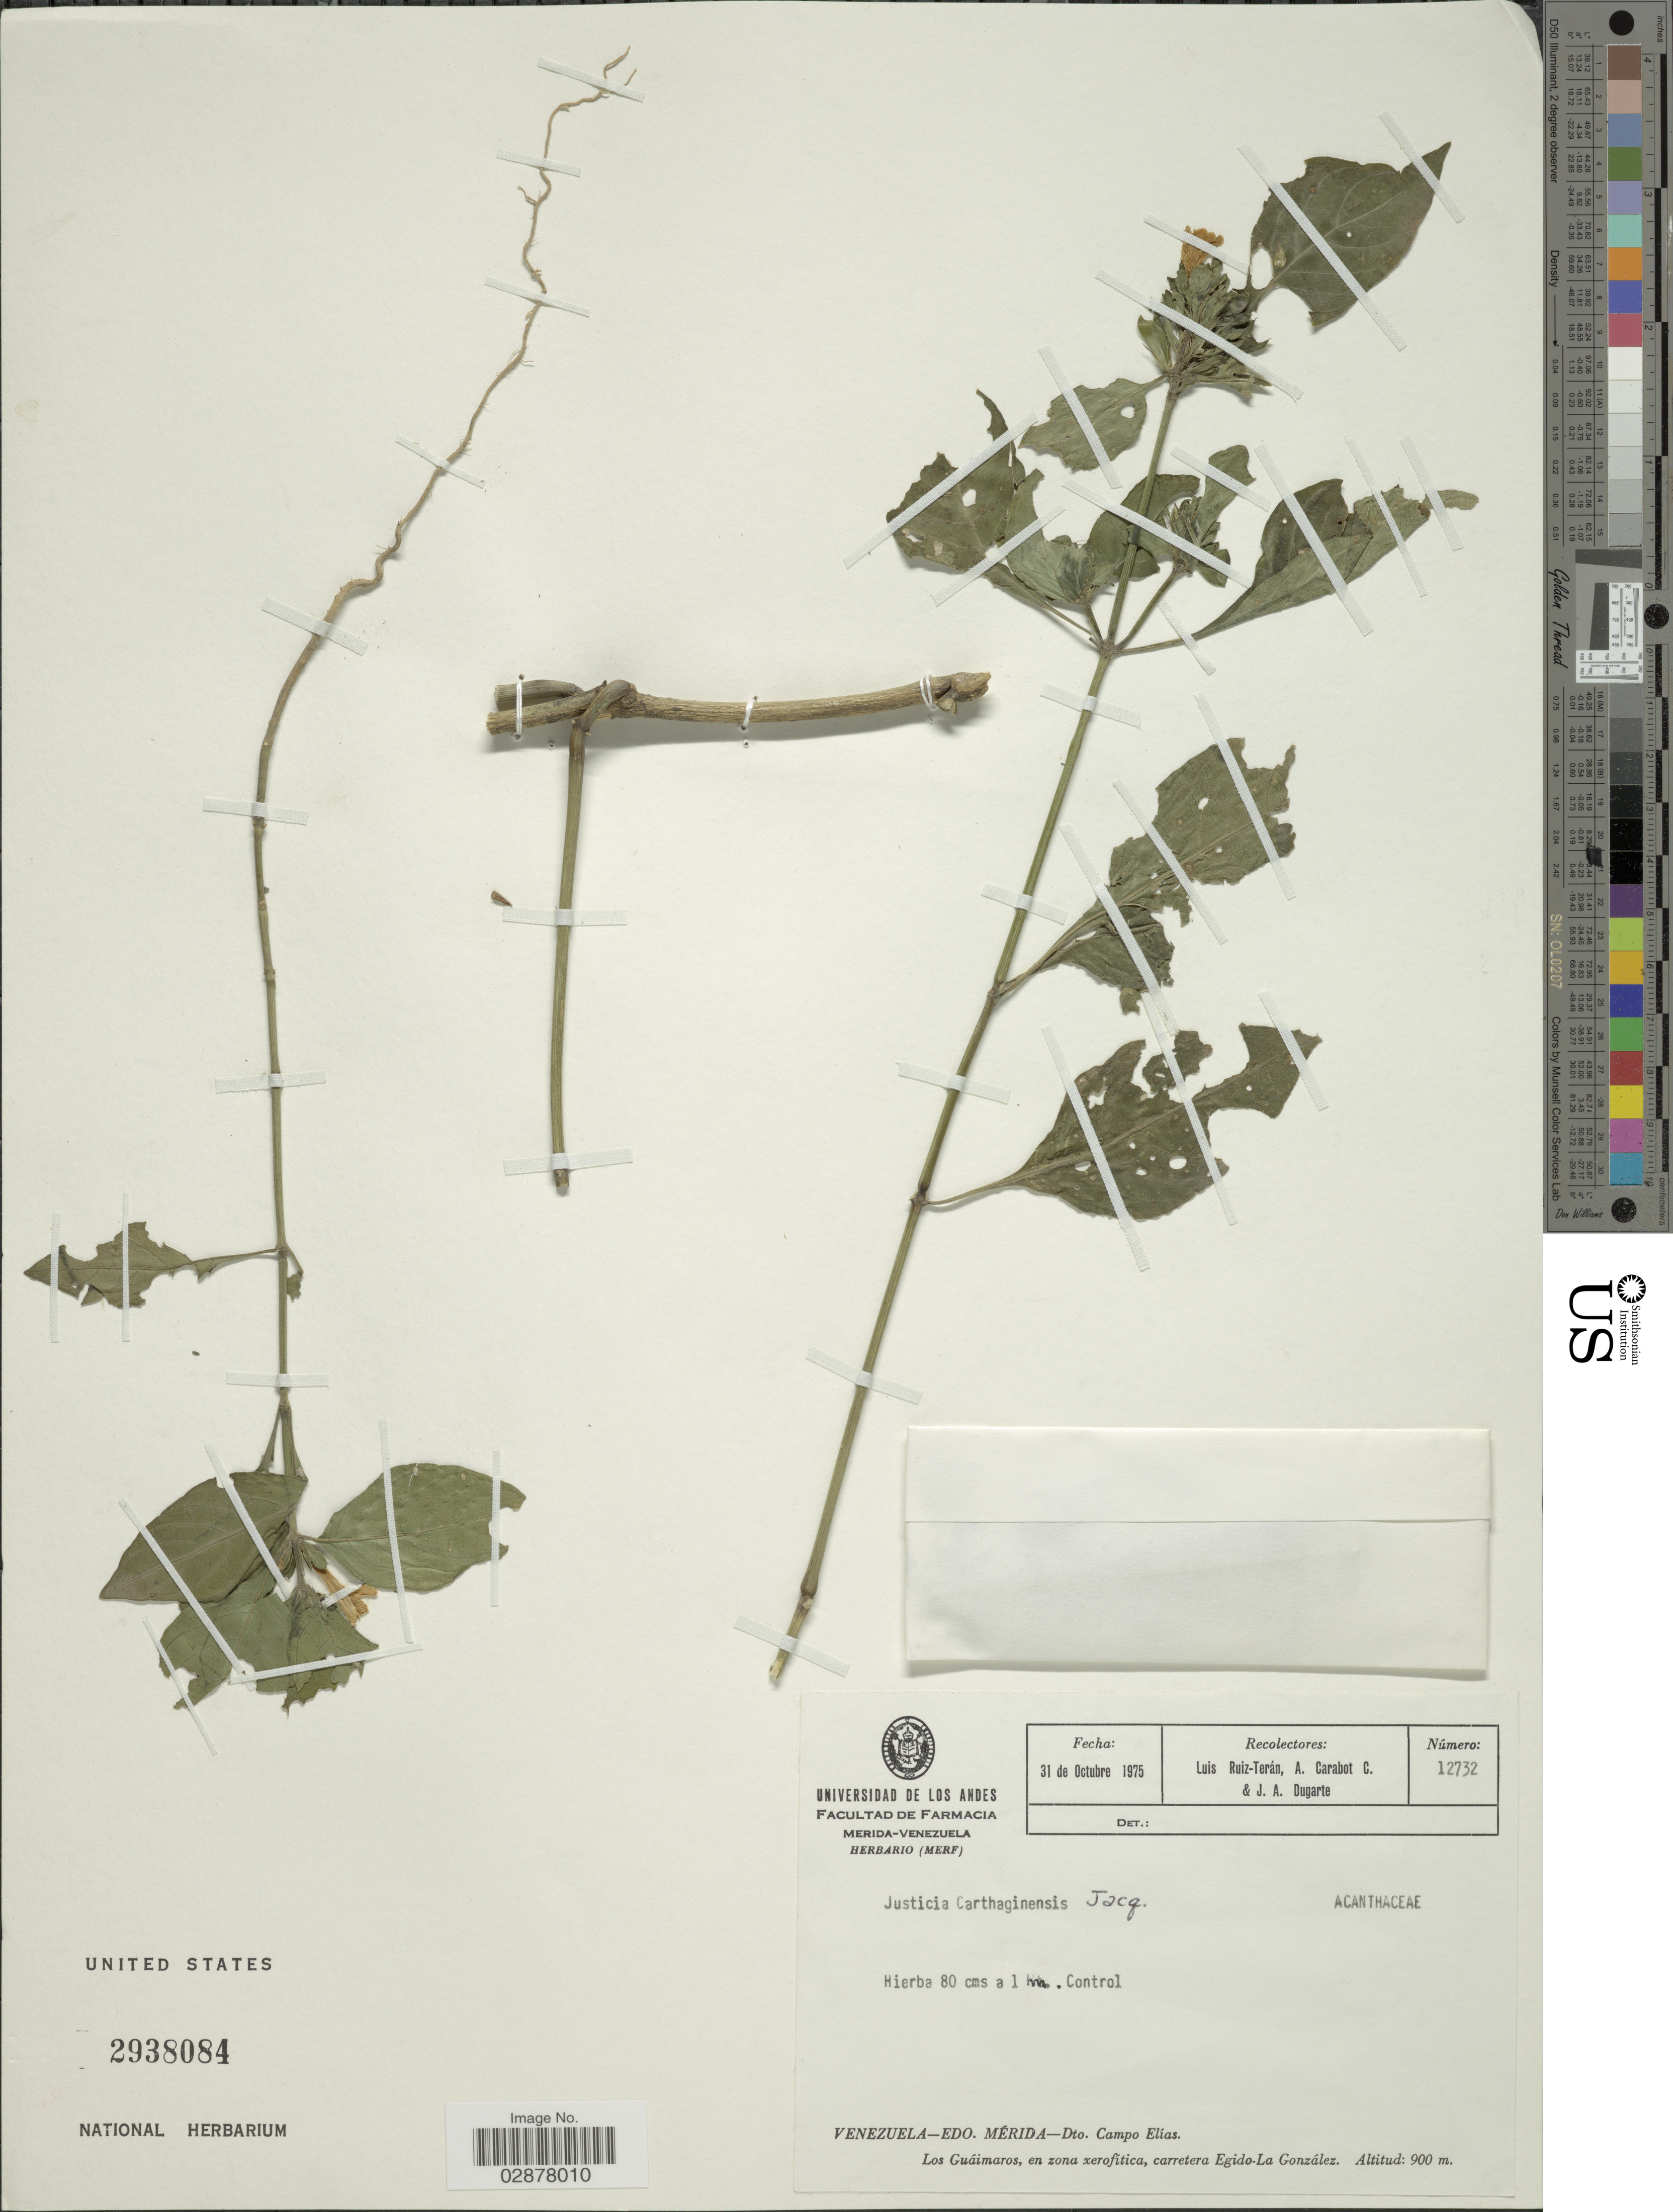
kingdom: Plantae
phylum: Tracheophyta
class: Magnoliopsida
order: Lamiales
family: Acanthaceae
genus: Justicia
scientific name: Justicia carthaginensis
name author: Jacq.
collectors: L. E. Ruíz-Terán, A. Carabot C. & J. Dugarte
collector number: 12732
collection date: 1975-10-31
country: Venezuela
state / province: Mérida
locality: Edo. Mérida, Dto. Campo Elías, Los Guáimaros, en zona xerofitica, carretera Egido-La González.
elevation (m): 900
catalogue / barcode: US 2938084